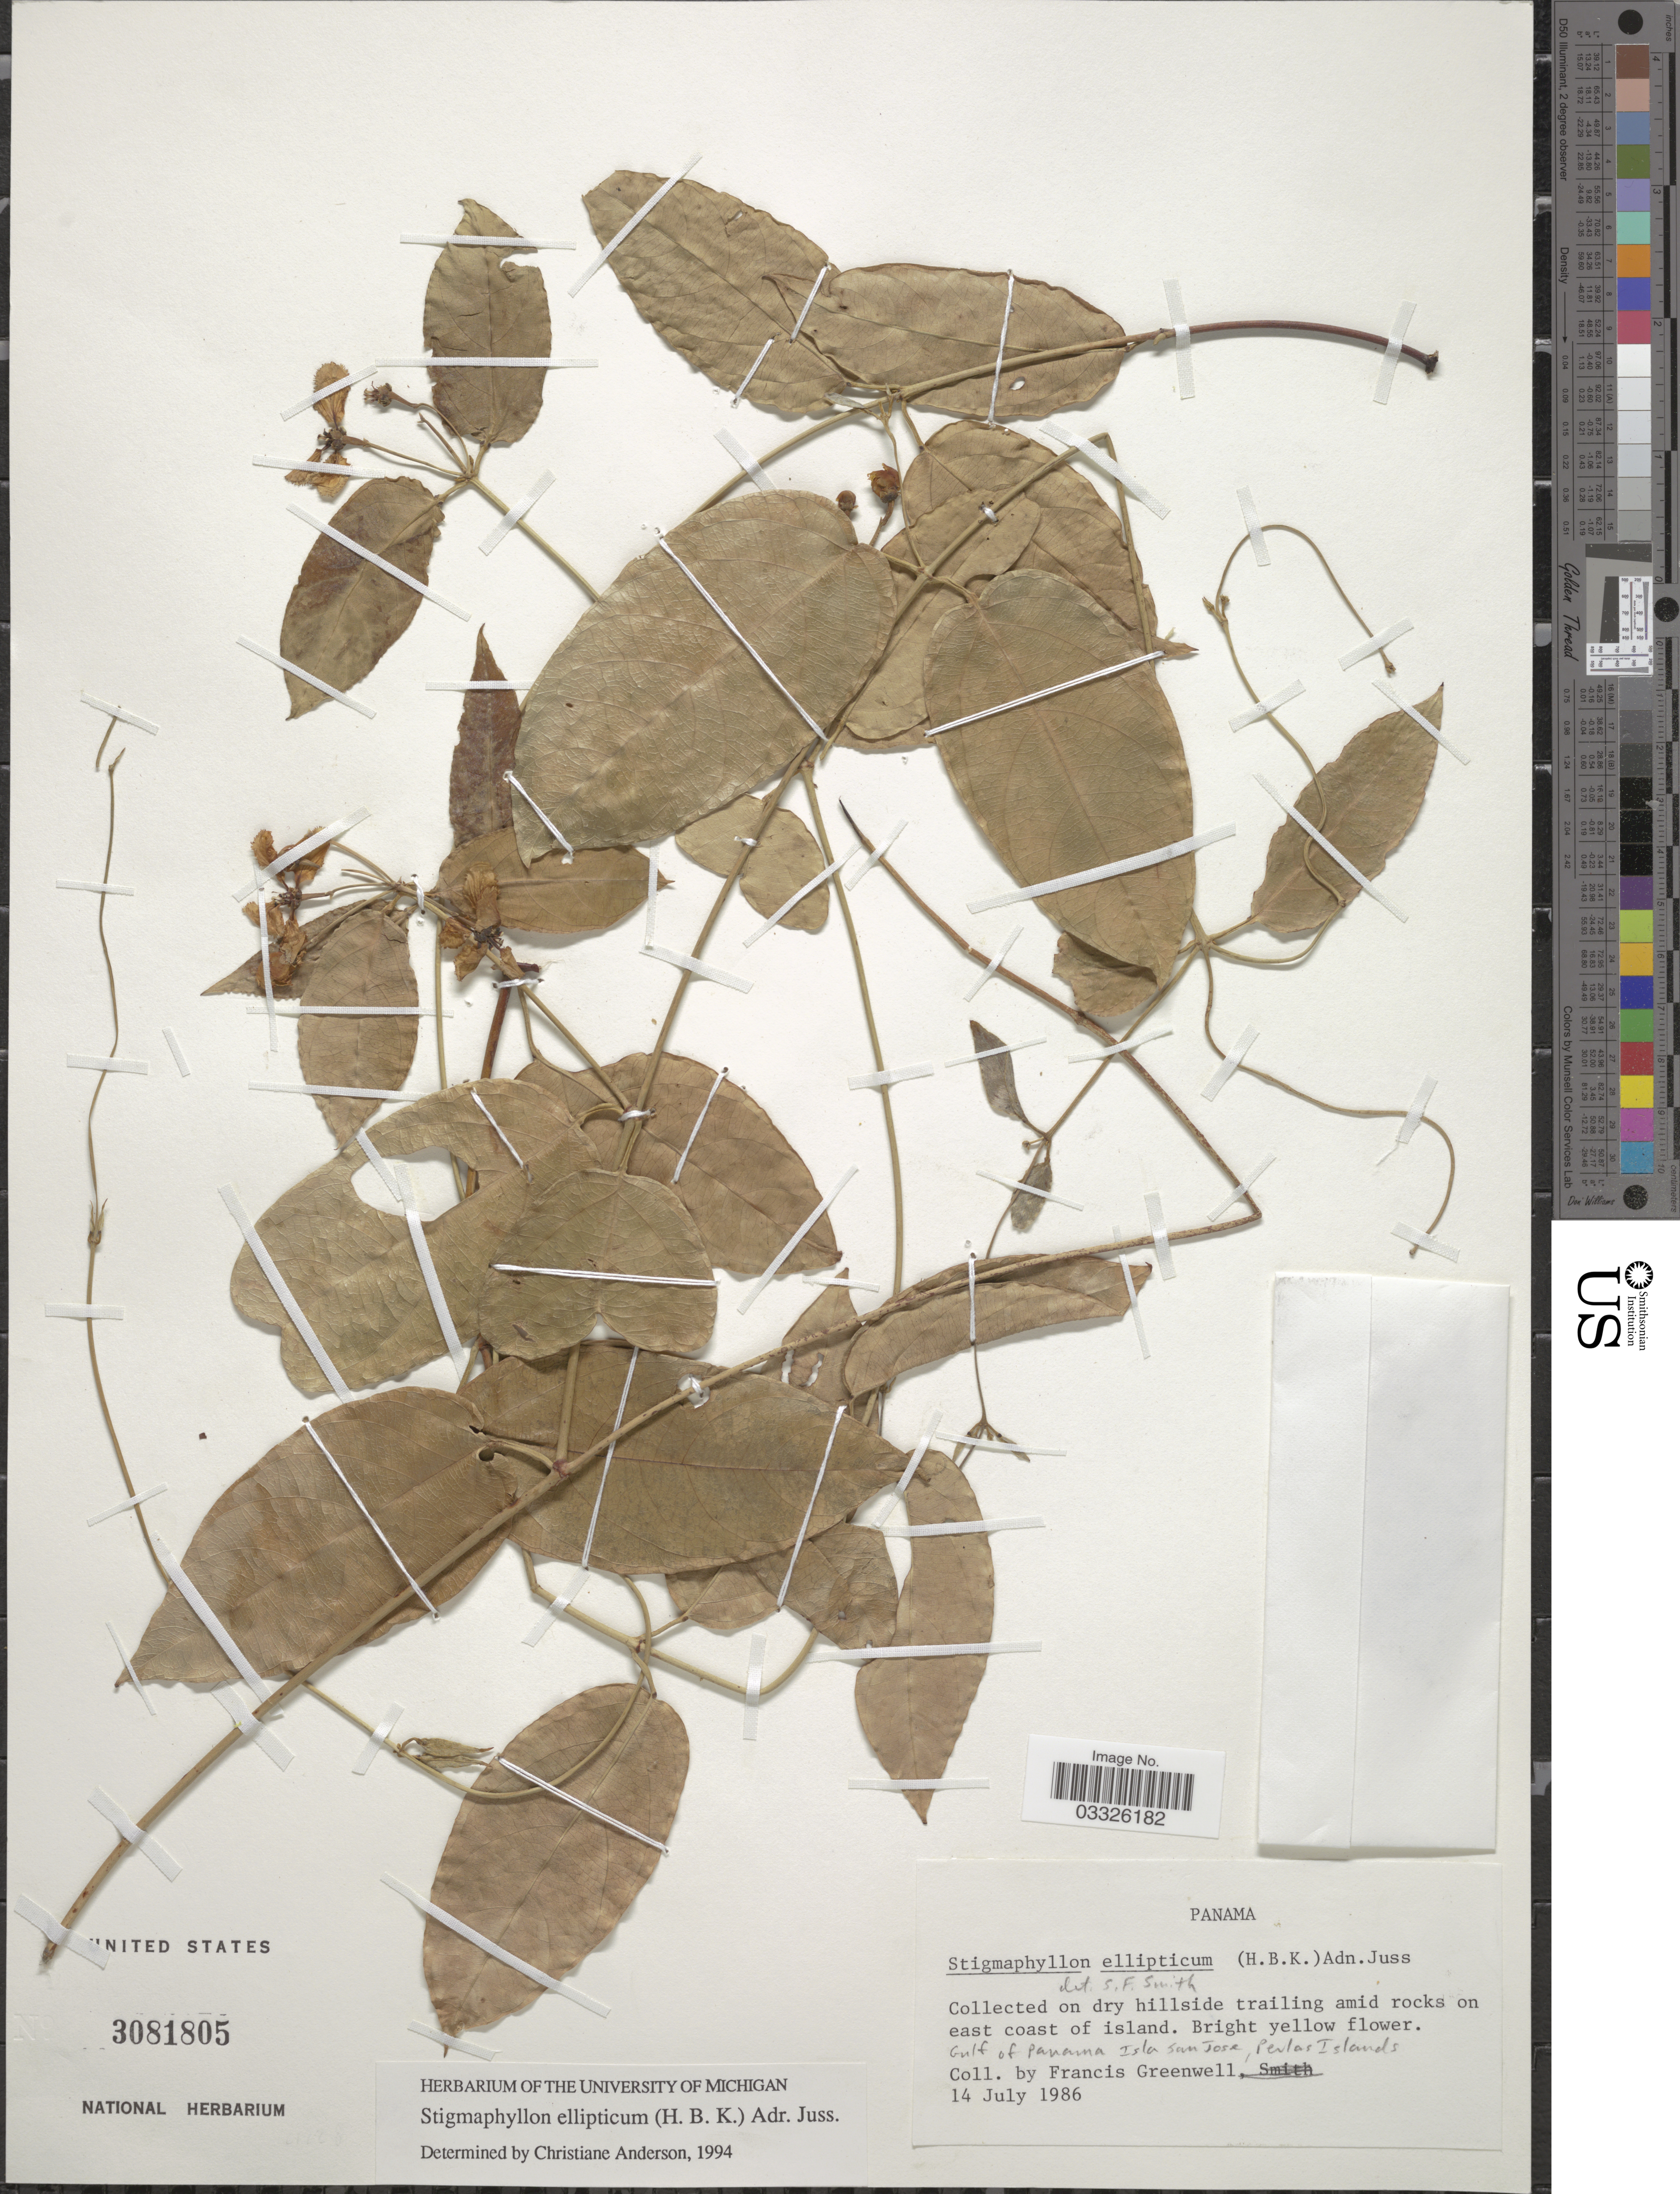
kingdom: Plantae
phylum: Tracheophyta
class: Magnoliopsida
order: Malpighiales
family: Malpighiaceae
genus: Stigmaphyllon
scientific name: Stigmaphyllon ellipticum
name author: (Kunth) A. Juss.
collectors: F. Greenwell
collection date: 1986-07-14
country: Panama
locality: On dry hillside trailing amid rocks on east coast of island. Gulf of Panama Isla San Jose, Perlas Islands.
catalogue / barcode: US 3081805